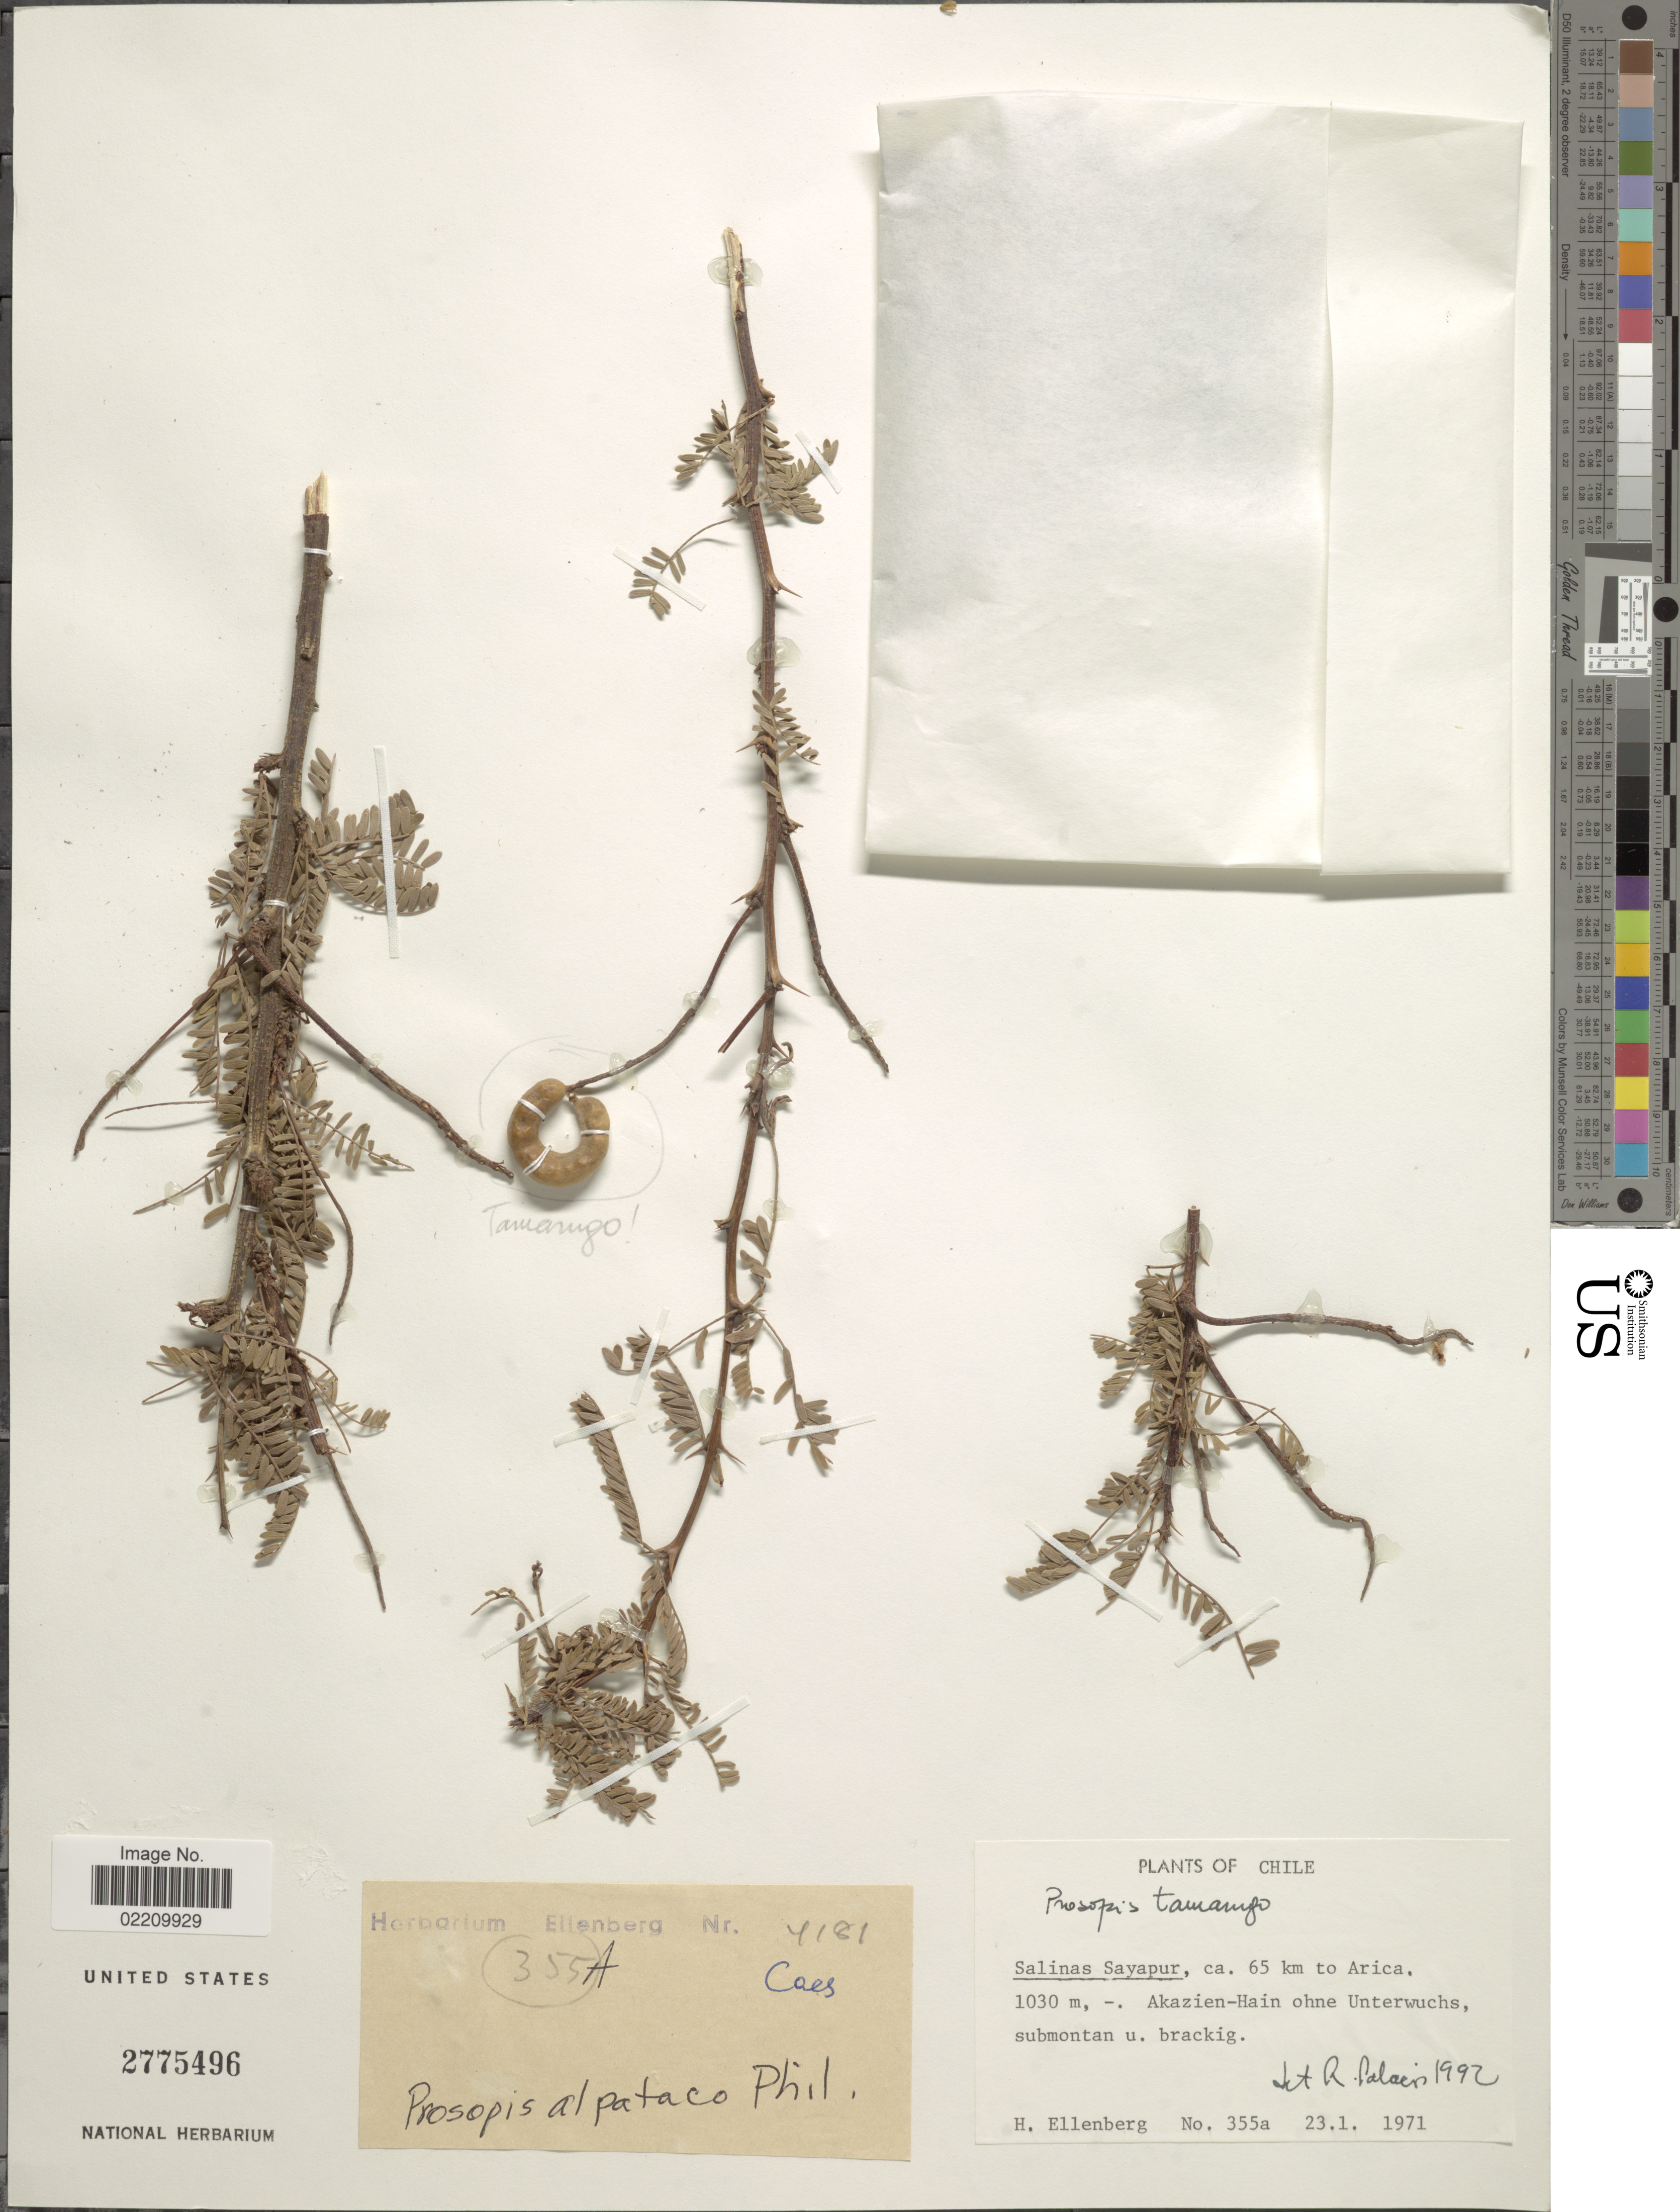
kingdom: Plantae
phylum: Tracheophyta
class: Magnoliopsida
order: Fabales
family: Fabaceae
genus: Strombocarpa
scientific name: Strombocarpa tamarugo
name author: (Phil.) C. E. Hughes & G.P. Lewis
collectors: H. Ellenberg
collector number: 355a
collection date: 1971-01-23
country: Chile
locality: Salinas Sayapur, ca 65 km to Arica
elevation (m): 1030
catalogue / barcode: US 2775496